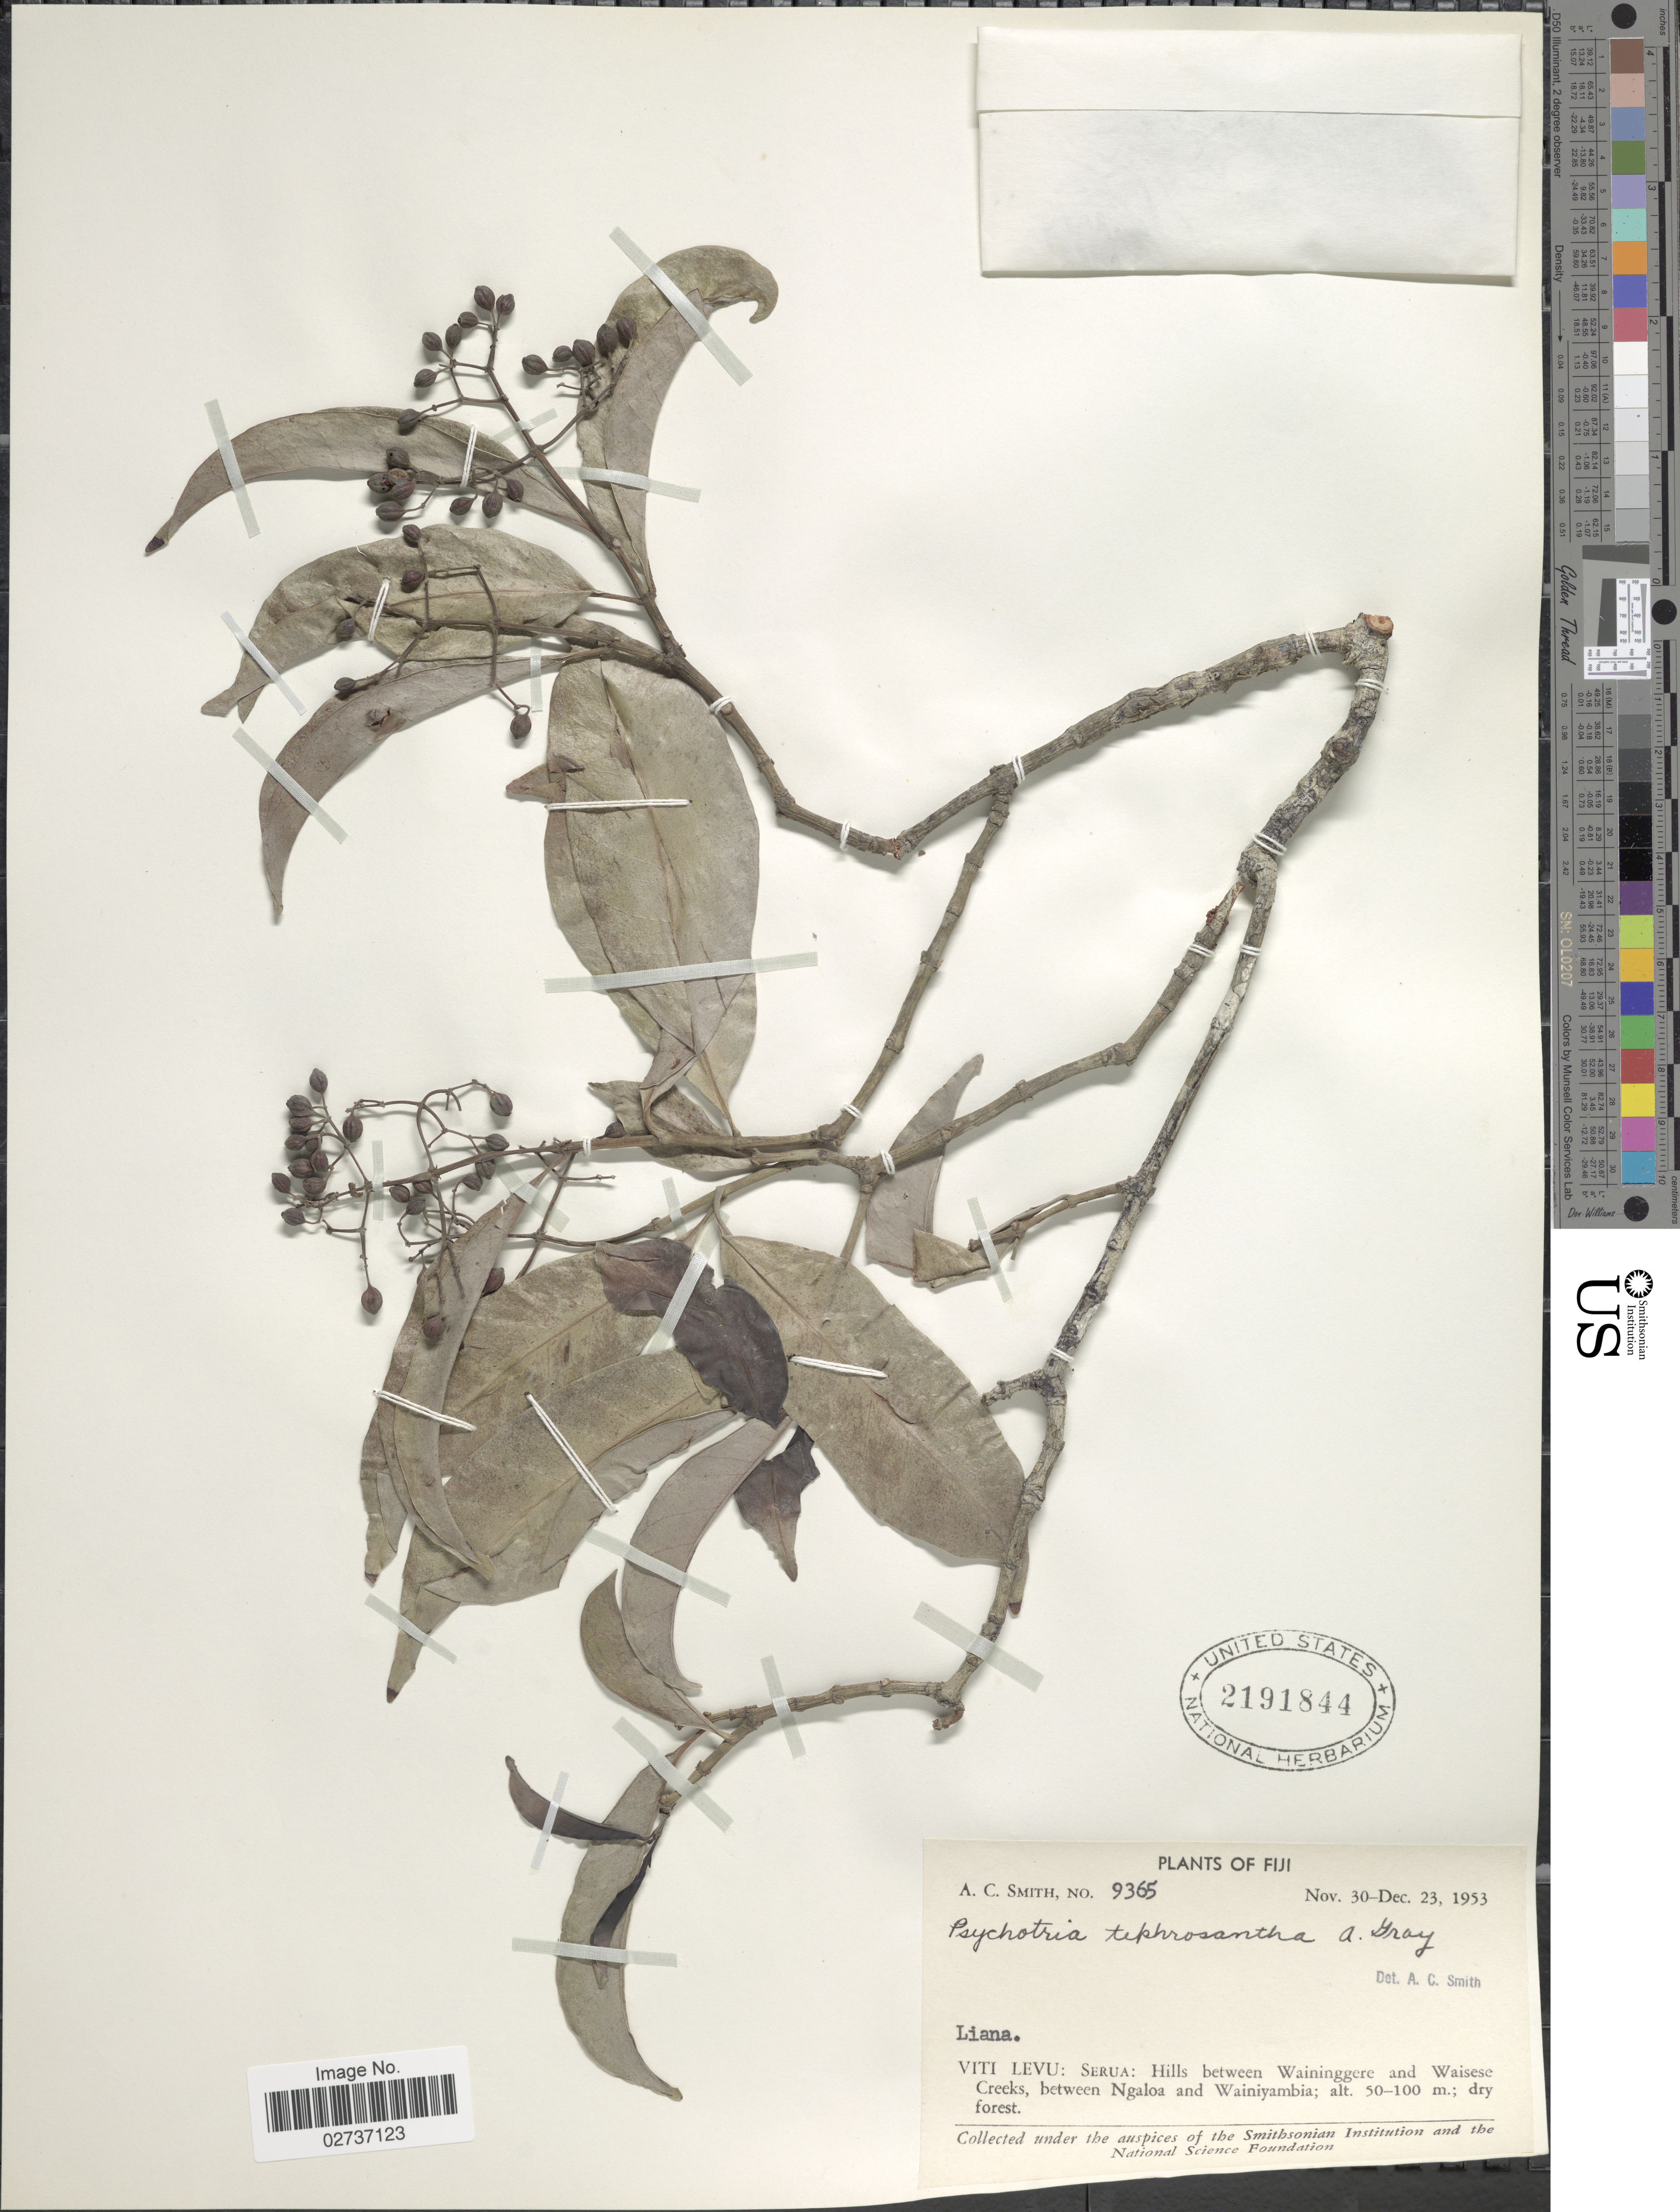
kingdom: Plantae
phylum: Tracheophyta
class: Magnoliopsida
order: Gentianales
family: Rubiaceae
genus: Psychotria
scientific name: Psychotria tephrosantha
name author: A. Gray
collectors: A. C. Smith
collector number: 9365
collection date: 1953-11-30/1953-12-23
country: Fiji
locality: Viti Levu: Serua: Hills between Waininggere and Waisese forest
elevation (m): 50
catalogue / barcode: US 2191844